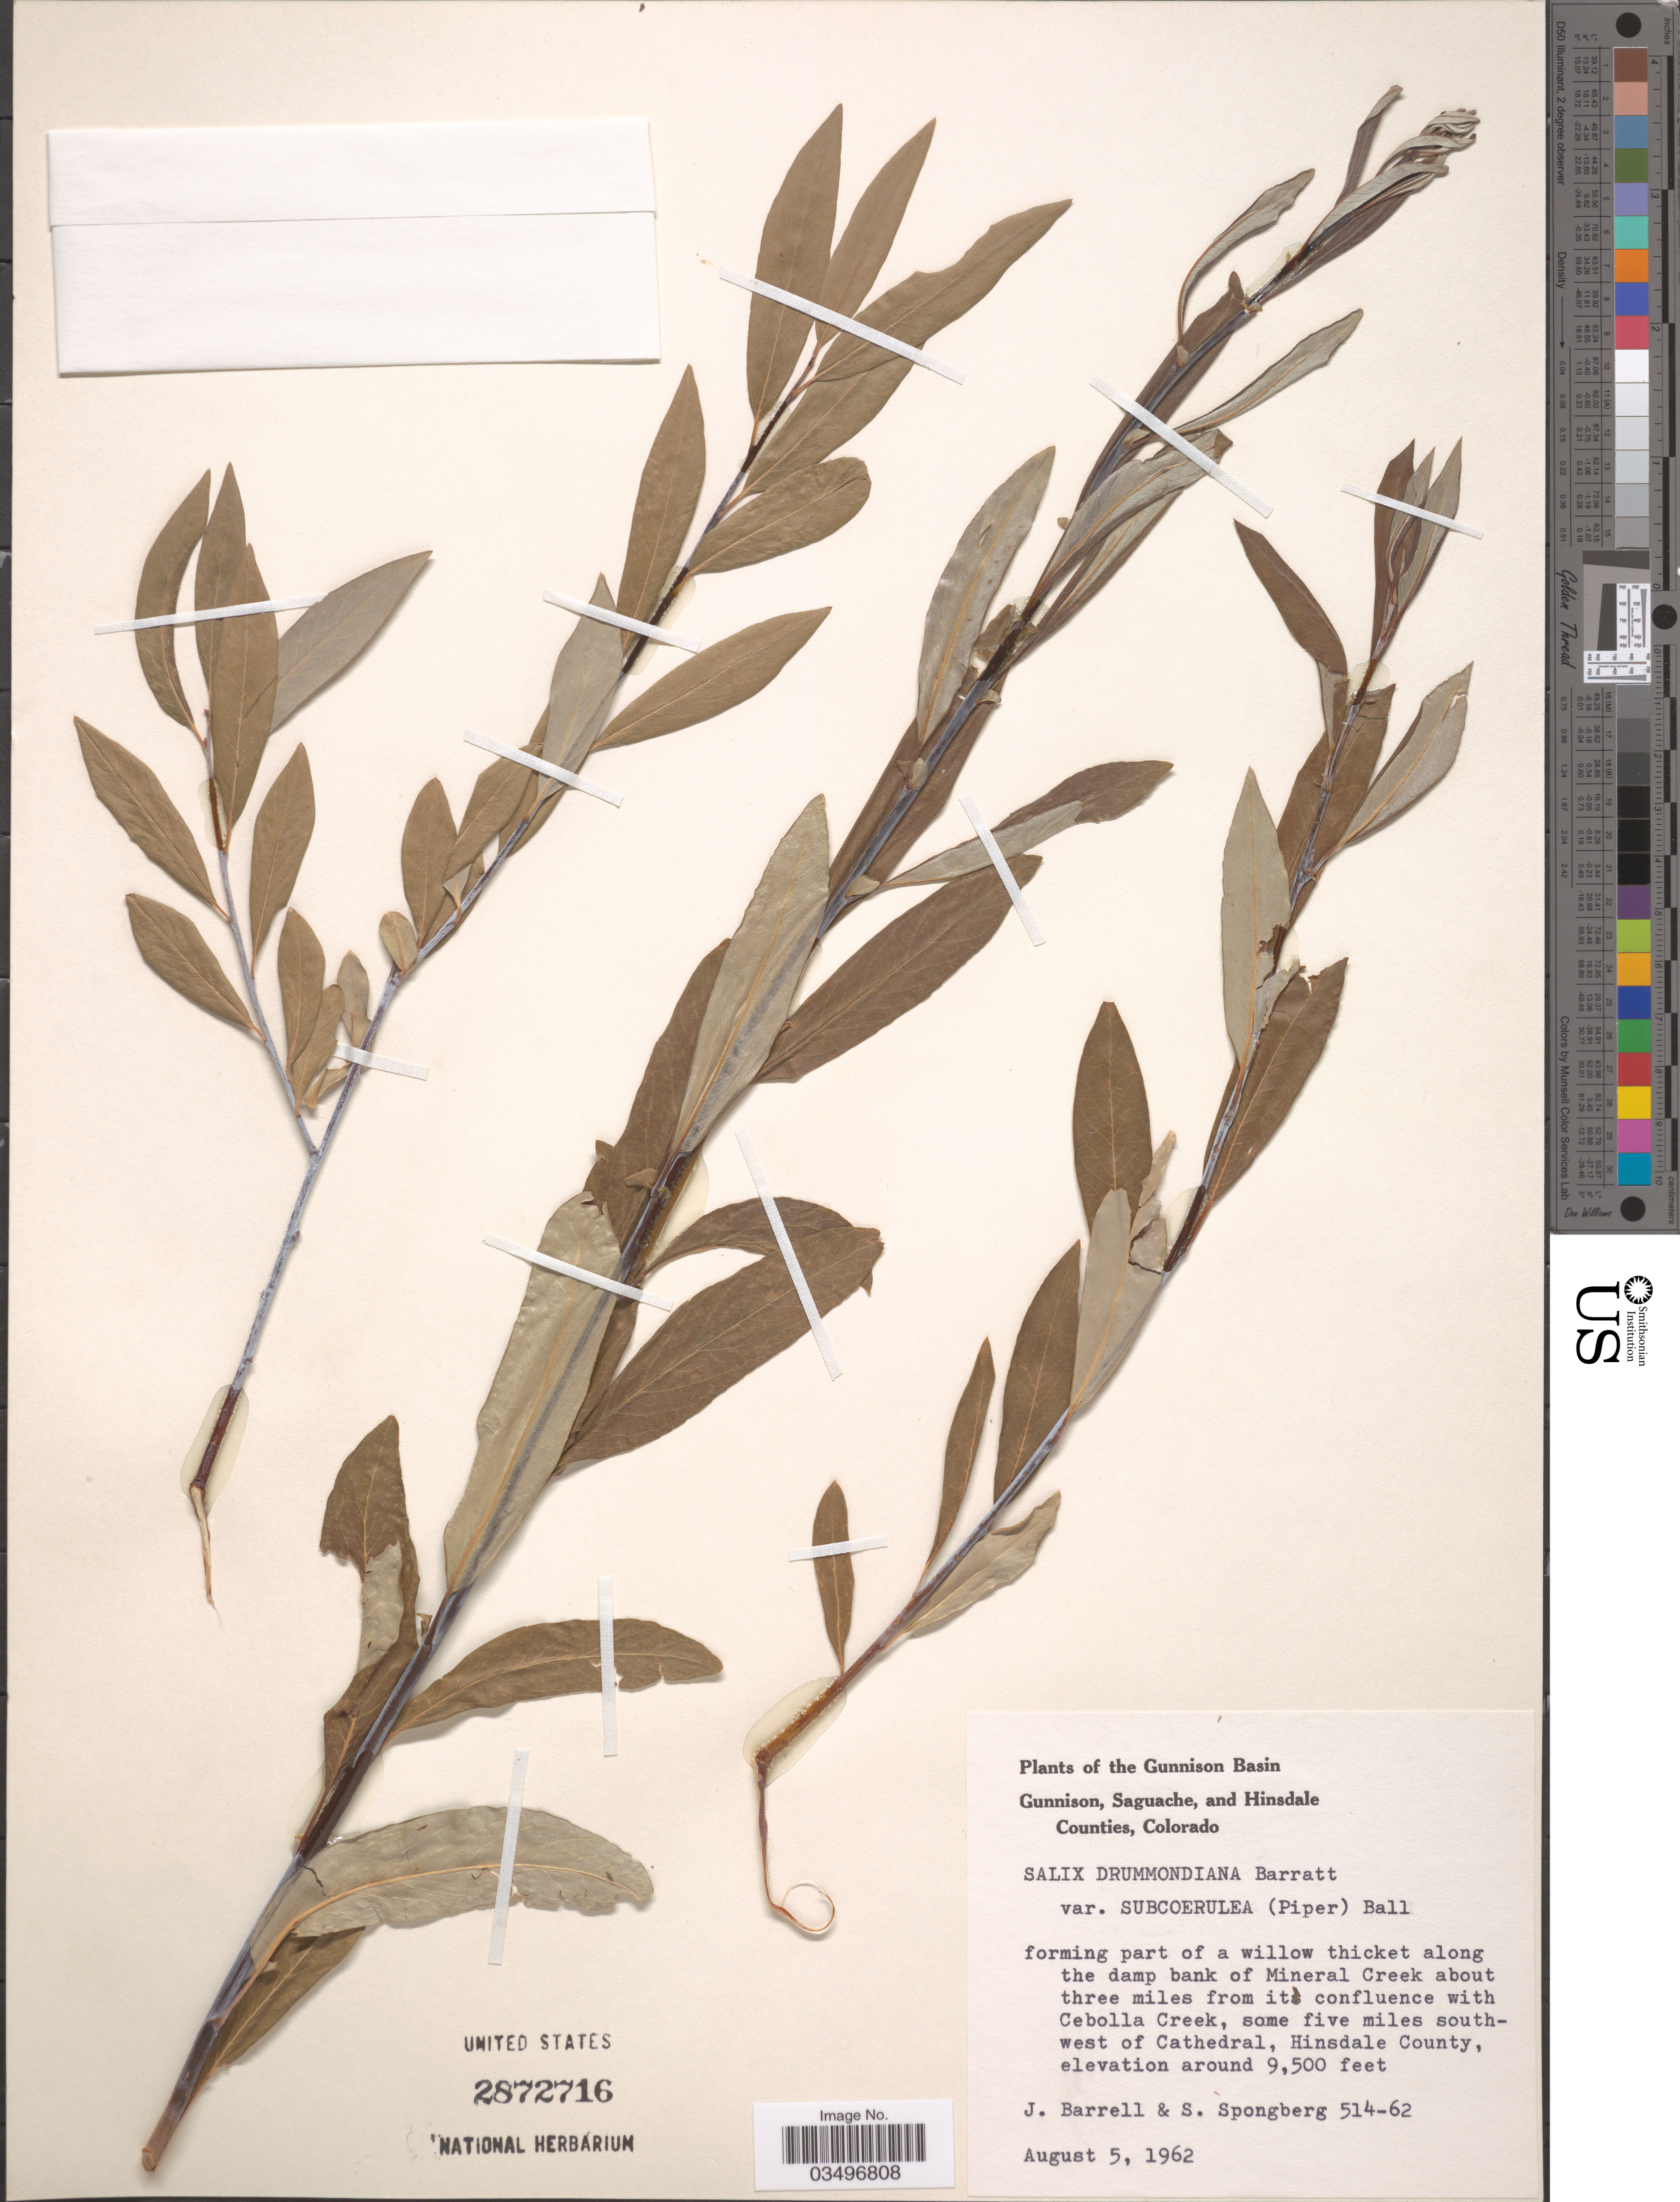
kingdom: Plantae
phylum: Tracheophyta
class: Magnoliopsida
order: Malpighiales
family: Salicaceae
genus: Salix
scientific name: Salix drummondiana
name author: Barratt ex Hook.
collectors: J. Barrell & S. A.Spongberg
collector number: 514-62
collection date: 1962-08-05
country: United States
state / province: Colorado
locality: The Gunnison Basin. Along the damp bank of Mineral Creek about three miles from its confluence with Cebolla Creek, some five miles southwest of Cathedral, Hinsdale County.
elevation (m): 2896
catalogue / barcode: US 2872716